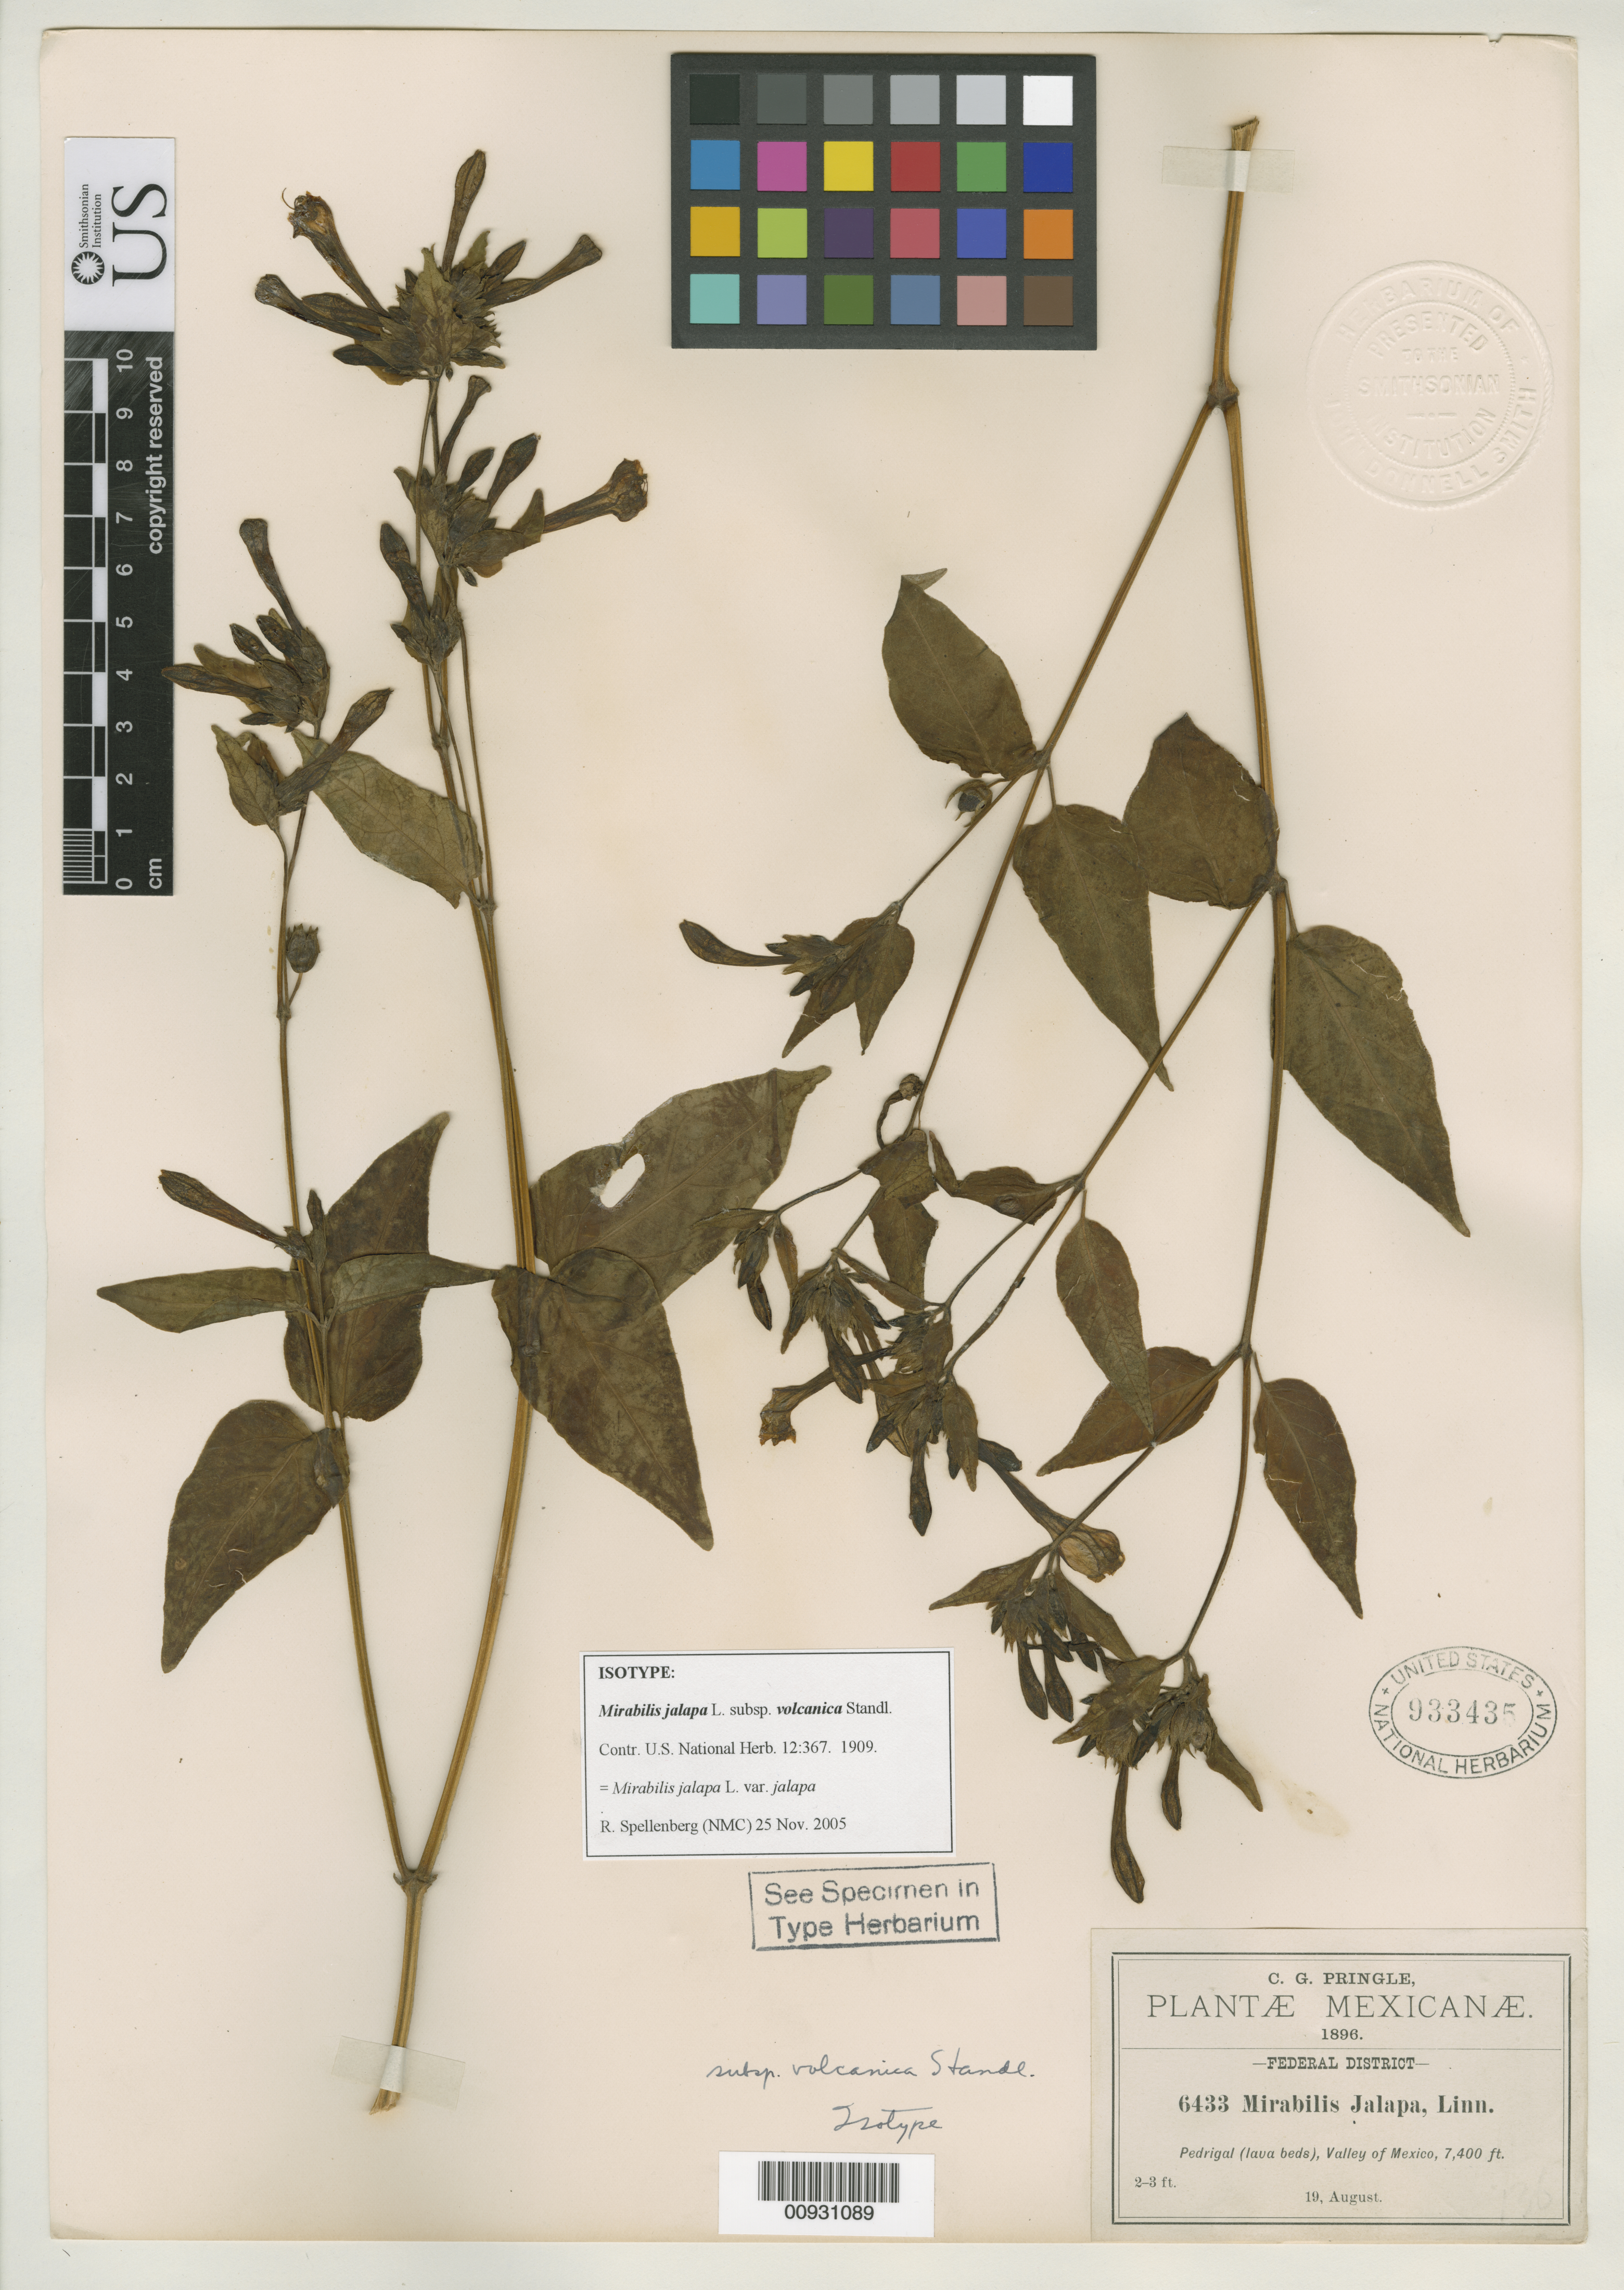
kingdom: Plantae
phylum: Tracheophyta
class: Magnoliopsida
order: Caryophyllales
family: Nyctaginaceae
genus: Mirabilis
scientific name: Mirabilis jalapa subsp. volcanica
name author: Standl.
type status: Isotype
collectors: C. G. Pringle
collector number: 6433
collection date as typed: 19 Aug 1896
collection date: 1896-08-19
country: Mexico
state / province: Distrito Federal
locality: Pedrigal (lava beds), Valley of Mexico.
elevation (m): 2256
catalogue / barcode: US 933435